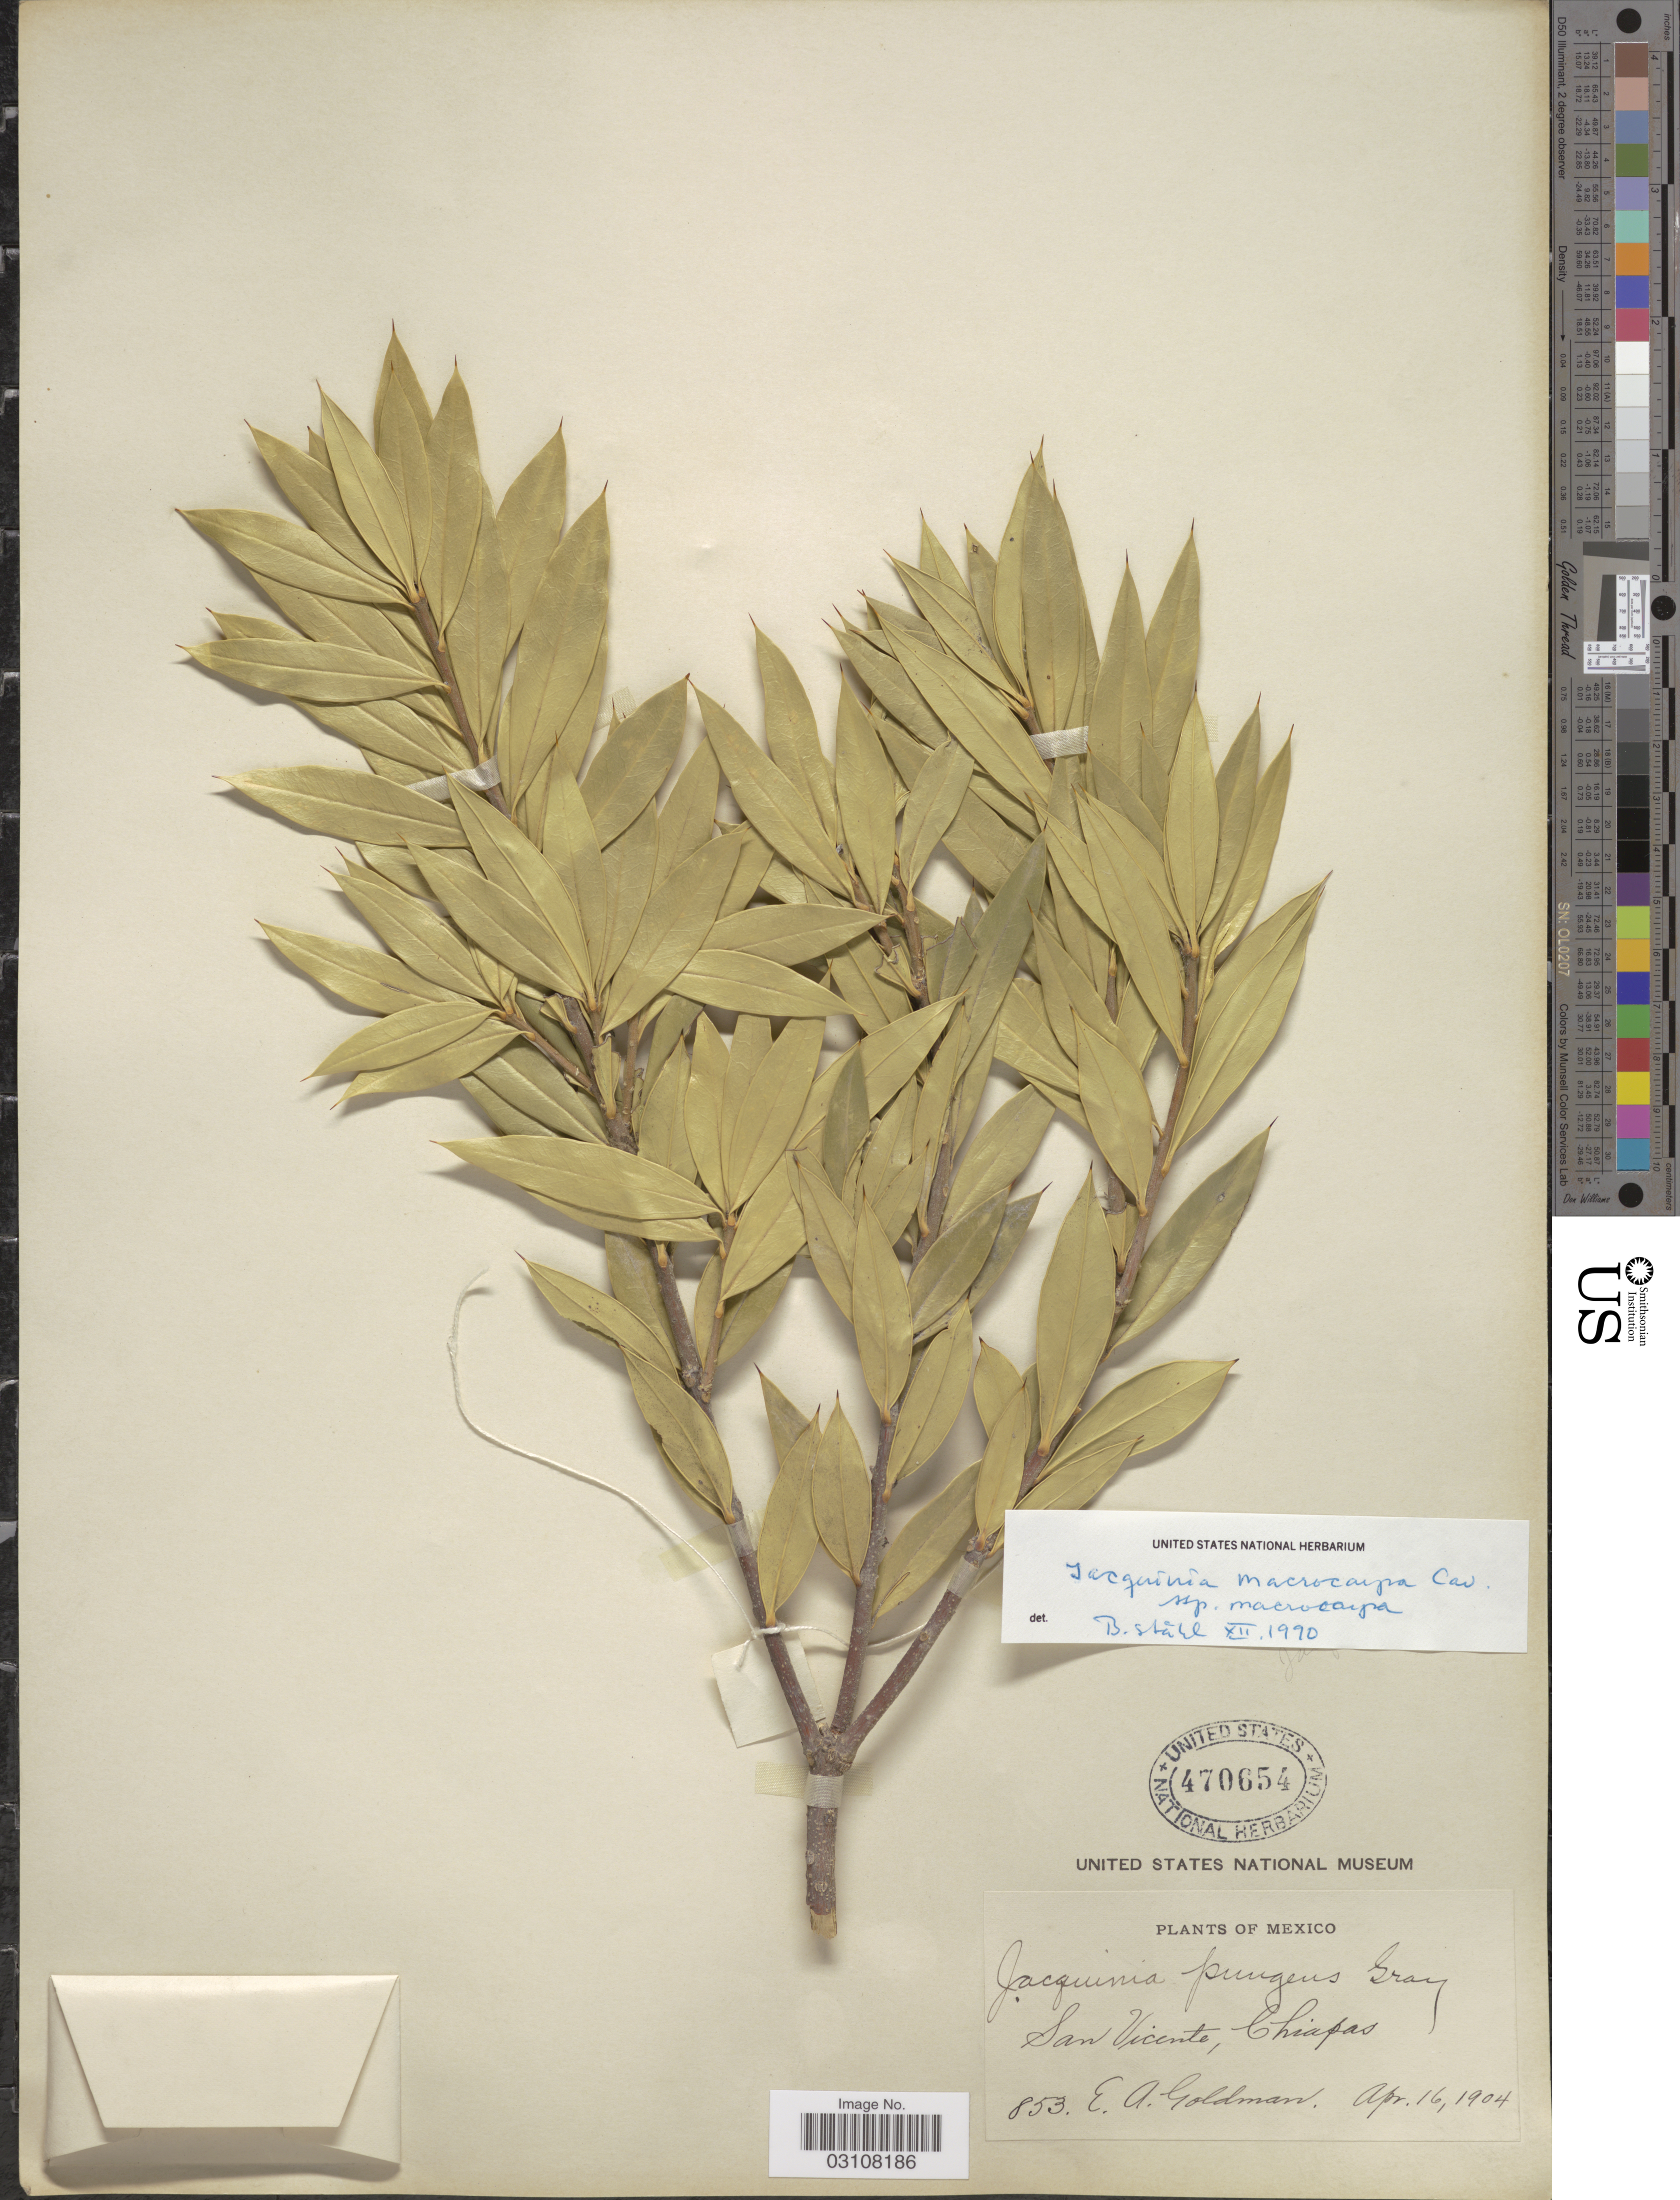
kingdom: Plantae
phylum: Tracheophyta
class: Magnoliopsida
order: Ericales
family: Primulaceae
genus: Jacquinia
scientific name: Jacquinia macrocarpa subsp. macrocarpa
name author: Cav.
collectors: E. A. Goldman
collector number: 853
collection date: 1904-04-16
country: Mexico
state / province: Chiapas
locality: San Vicente.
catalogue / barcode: US 470654